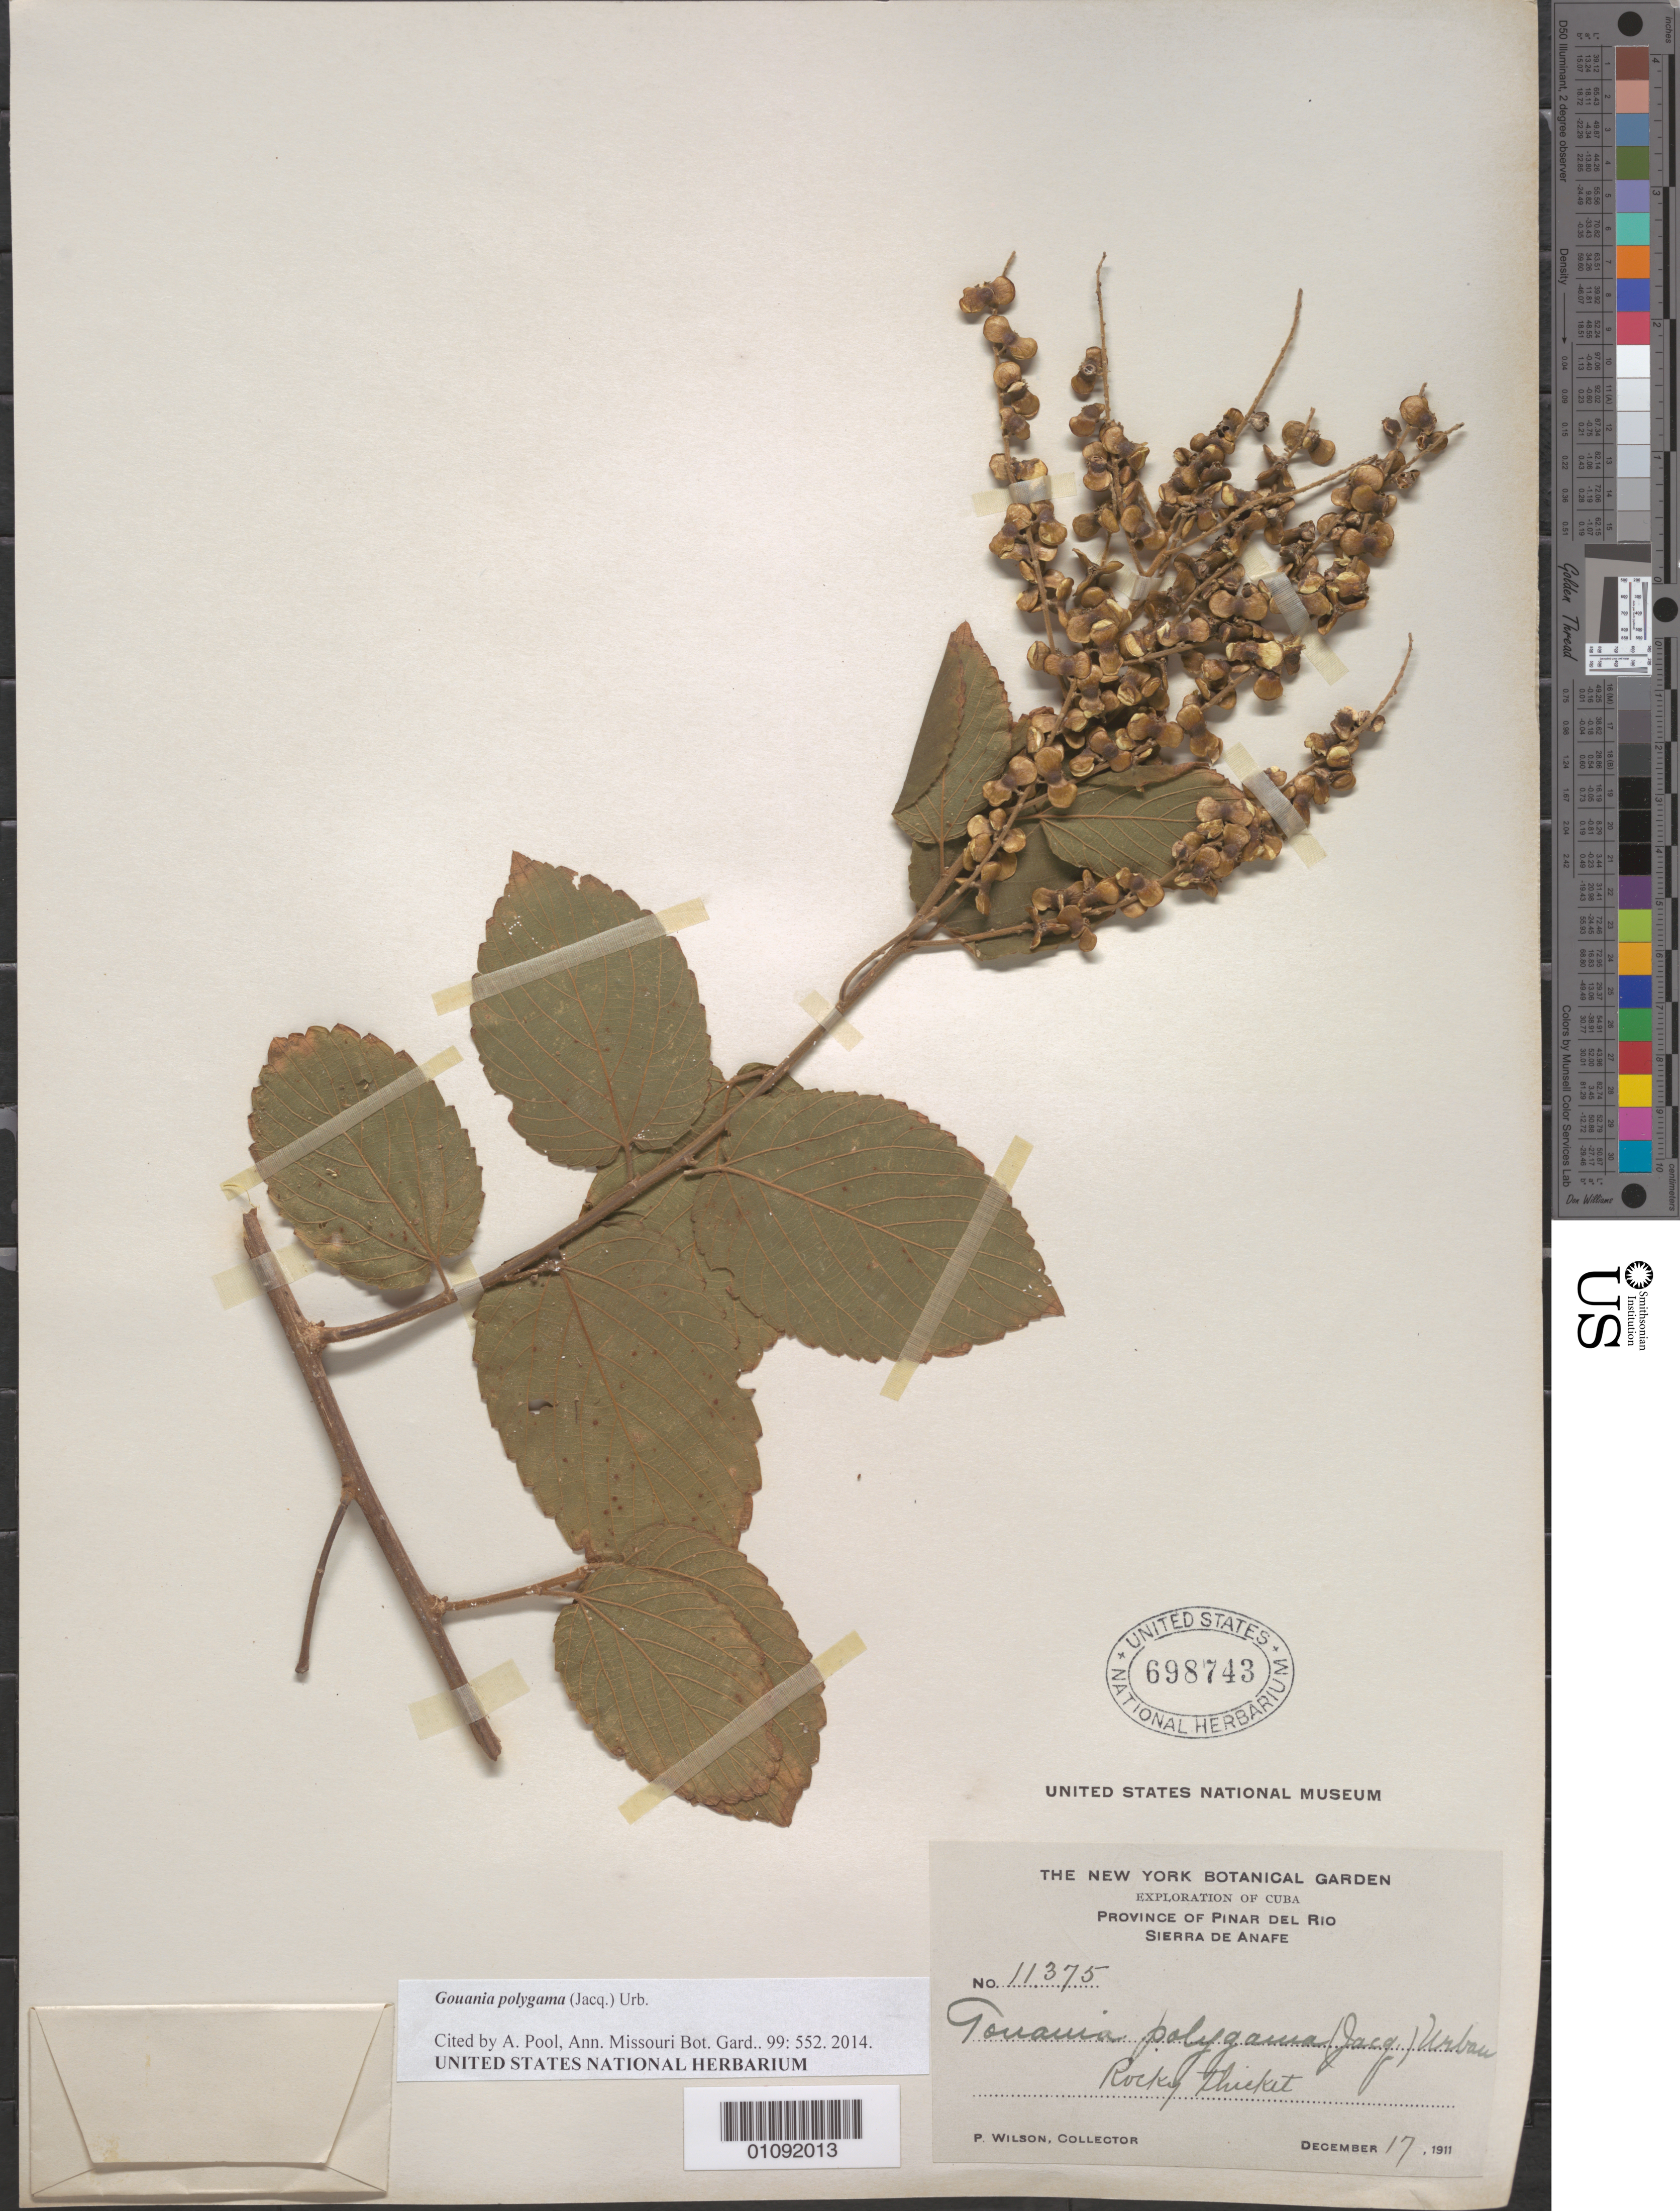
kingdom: Plantae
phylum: Tracheophyta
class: Magnoliopsida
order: Rosales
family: Rhamnaceae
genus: Gouania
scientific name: Gouania polygama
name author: (Jacq.) Urb.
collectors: P. Wilson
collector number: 11375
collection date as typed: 17 Dec 1911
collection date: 1911-12-17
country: Cuba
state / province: Pinar del Rio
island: Cuba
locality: Province of Pinar Del Rio, Sierra De Anafe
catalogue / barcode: US 698743